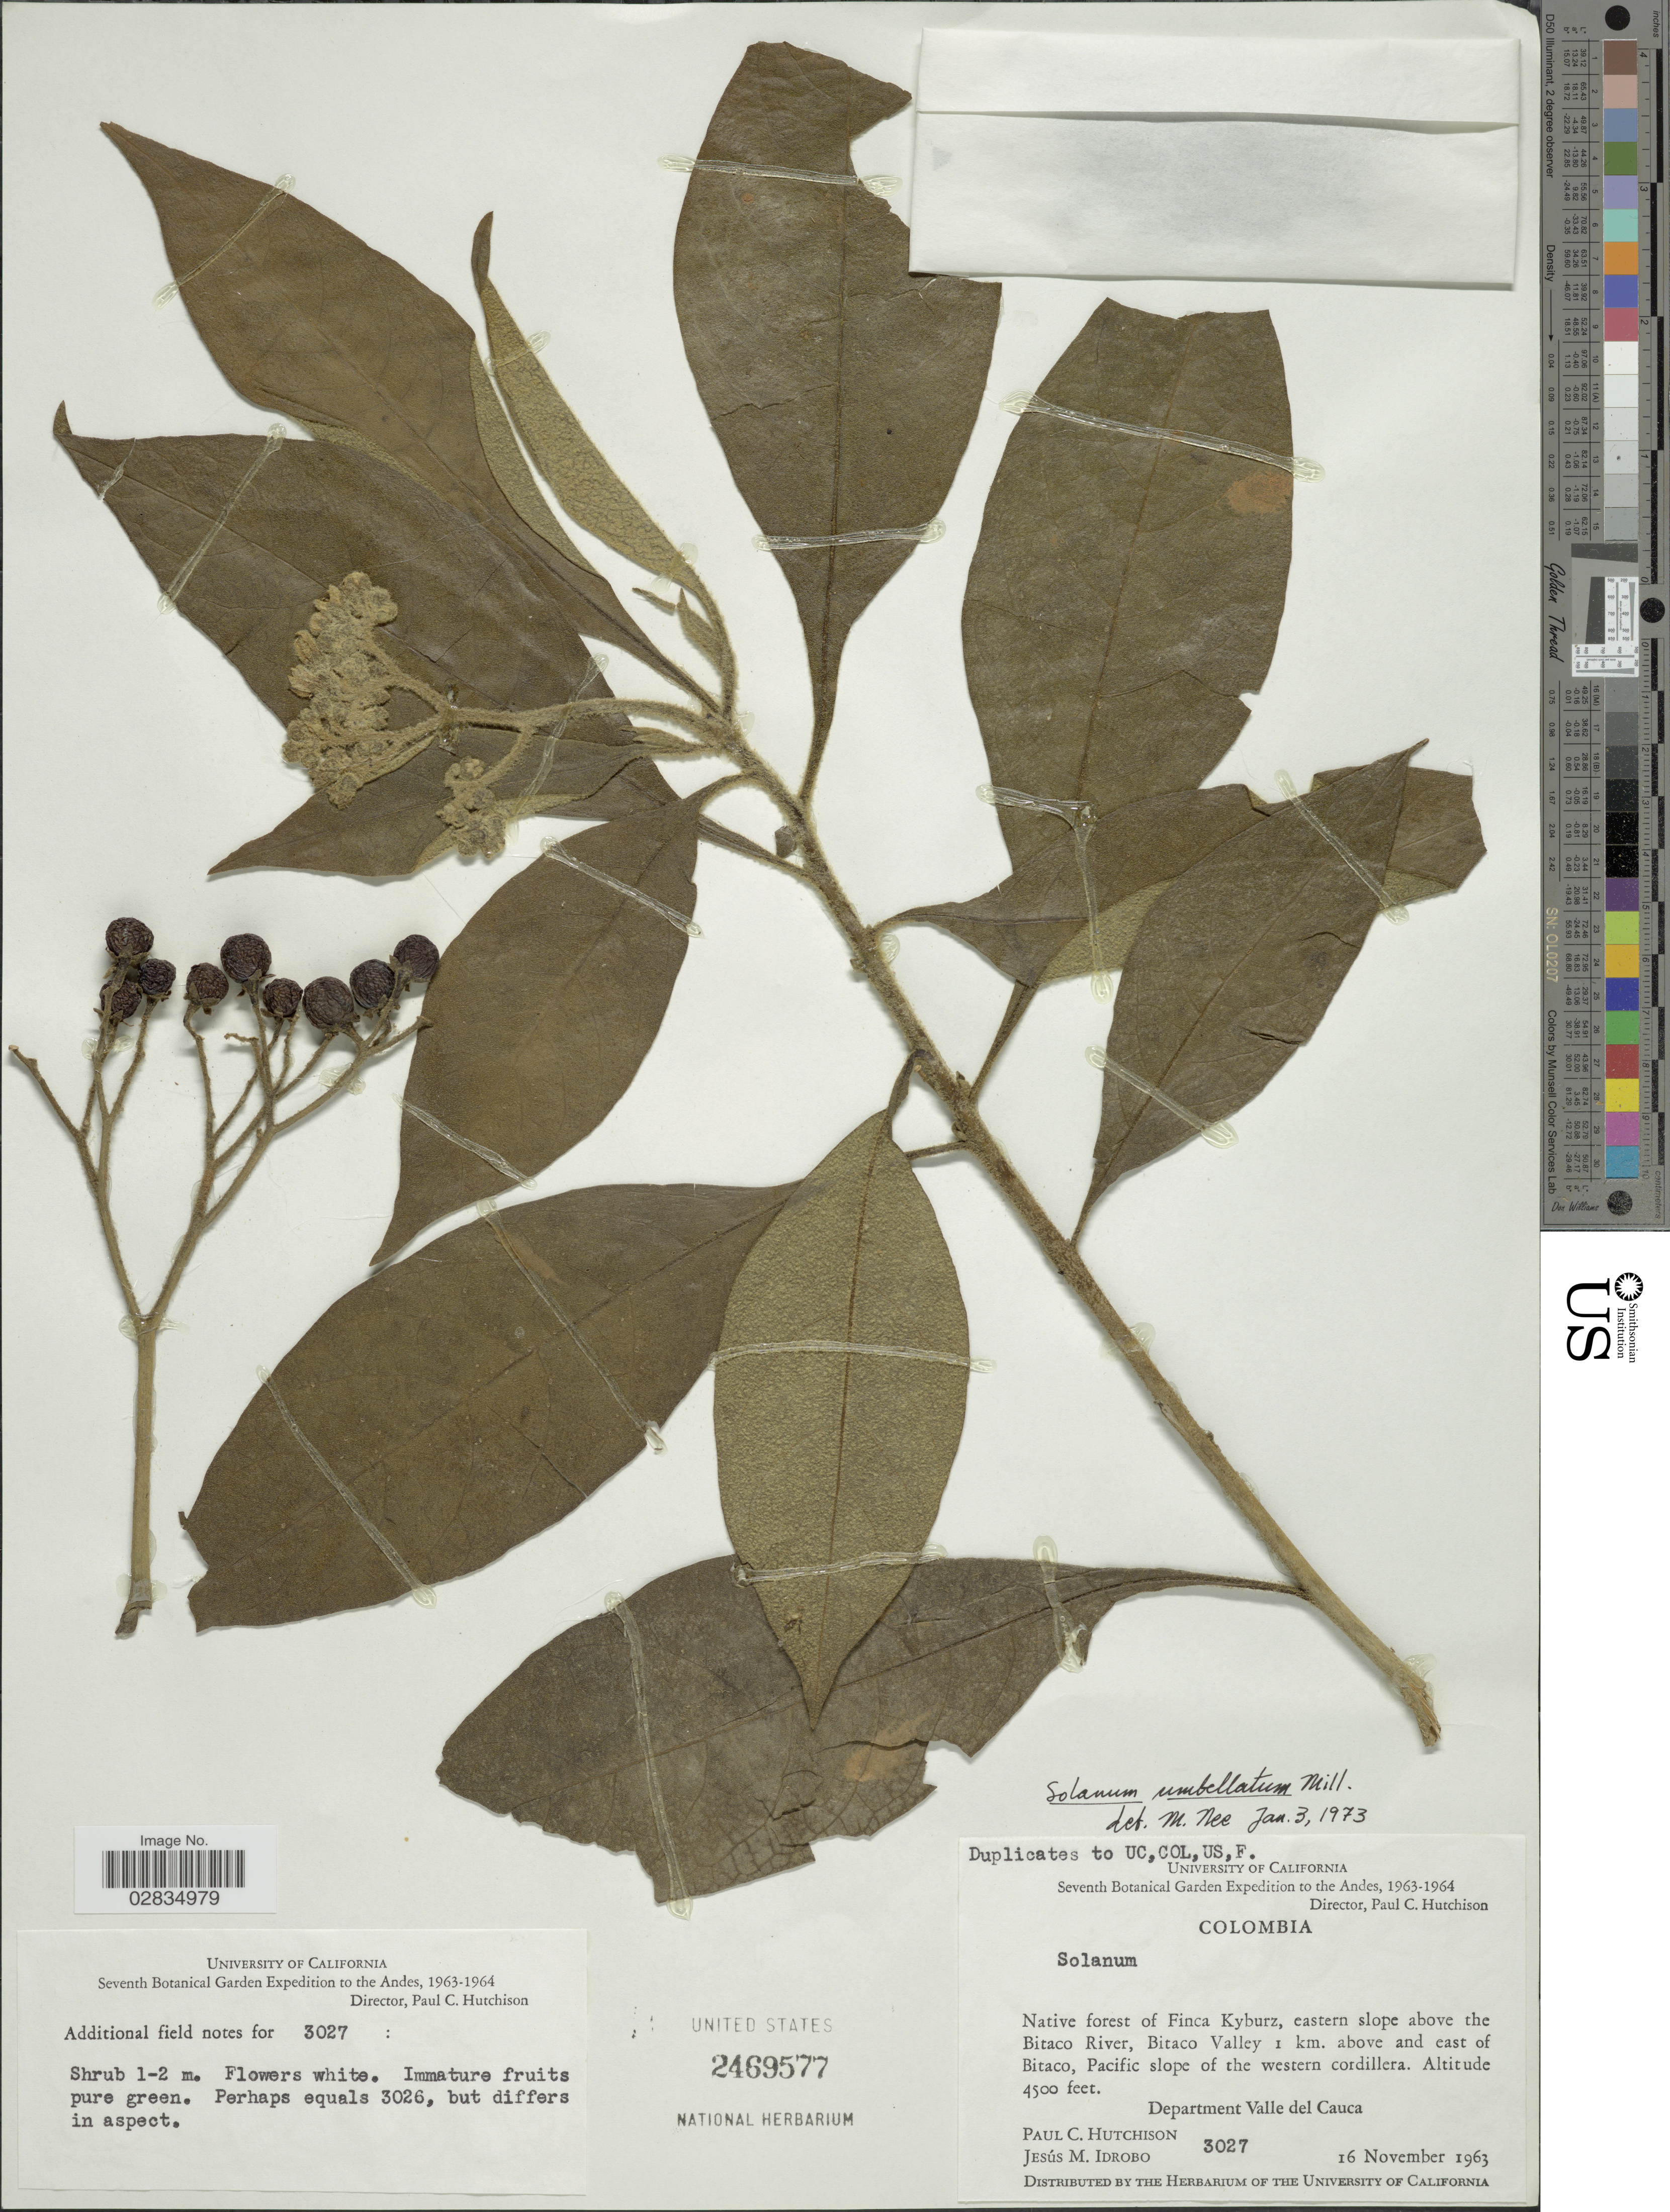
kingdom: Plantae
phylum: Tracheophyta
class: Magnoliopsida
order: Solanales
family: Solanaceae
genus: Solanum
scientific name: Solanum umbellatum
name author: Mill.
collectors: P. C. Hutchison & J. M. Idrobo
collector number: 3027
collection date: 1963-11-16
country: Colombia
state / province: Valle del Cauca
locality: Andes, Native forest of Finca Kyburz, eastern slope above the Bitaco River, Bitaco Valley 1 km. above and east of Bitaco, Pacific slope of the western cordillera, Department Valle del Cauca.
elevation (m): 1372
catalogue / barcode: US 2469577